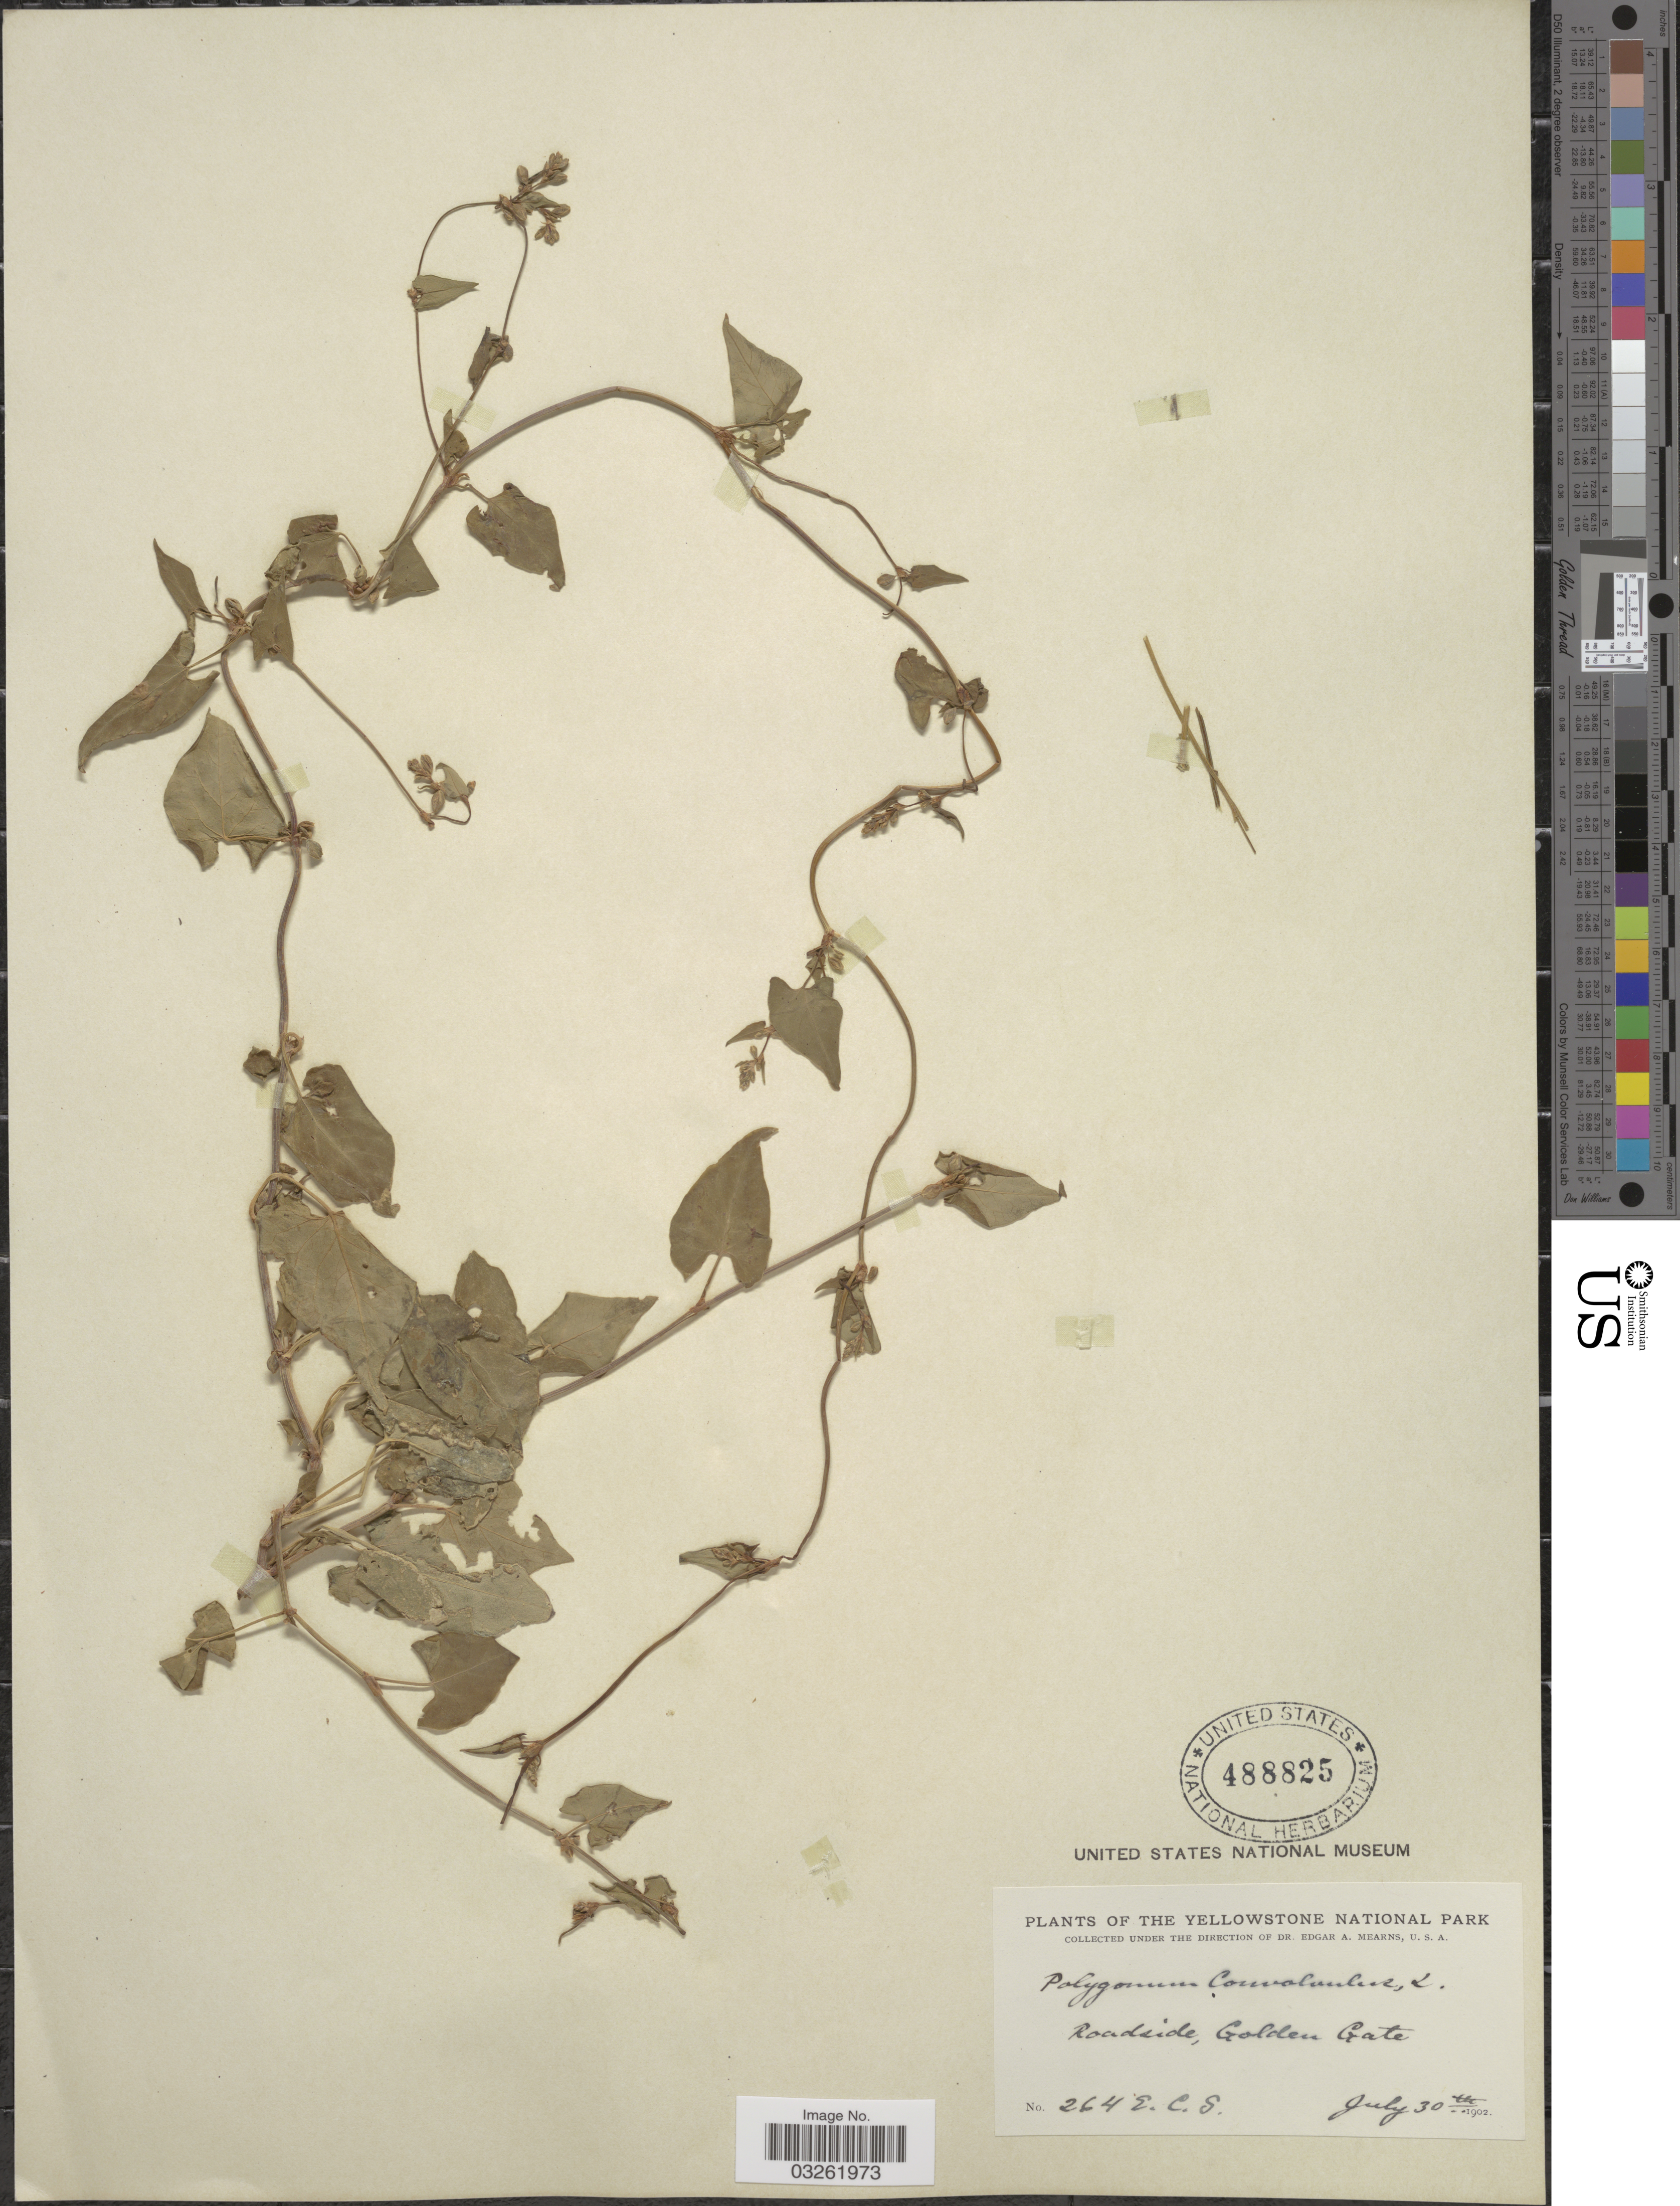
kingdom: Plantae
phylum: Tracheophyta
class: Magnoliopsida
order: Caryophyllales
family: Polygonaceae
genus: Fallopia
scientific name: Fallopia convolvulus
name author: (L.) Á. Löve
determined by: Strong, M. T., (US), Smithsonian Institution - National Museum of Natural History (UNITED STATES)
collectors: E. C. Smith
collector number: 264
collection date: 1902-07-30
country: United States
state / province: Wyoming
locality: Yellowstone National Park. Roadside, Golden Gate.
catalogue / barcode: US 488825